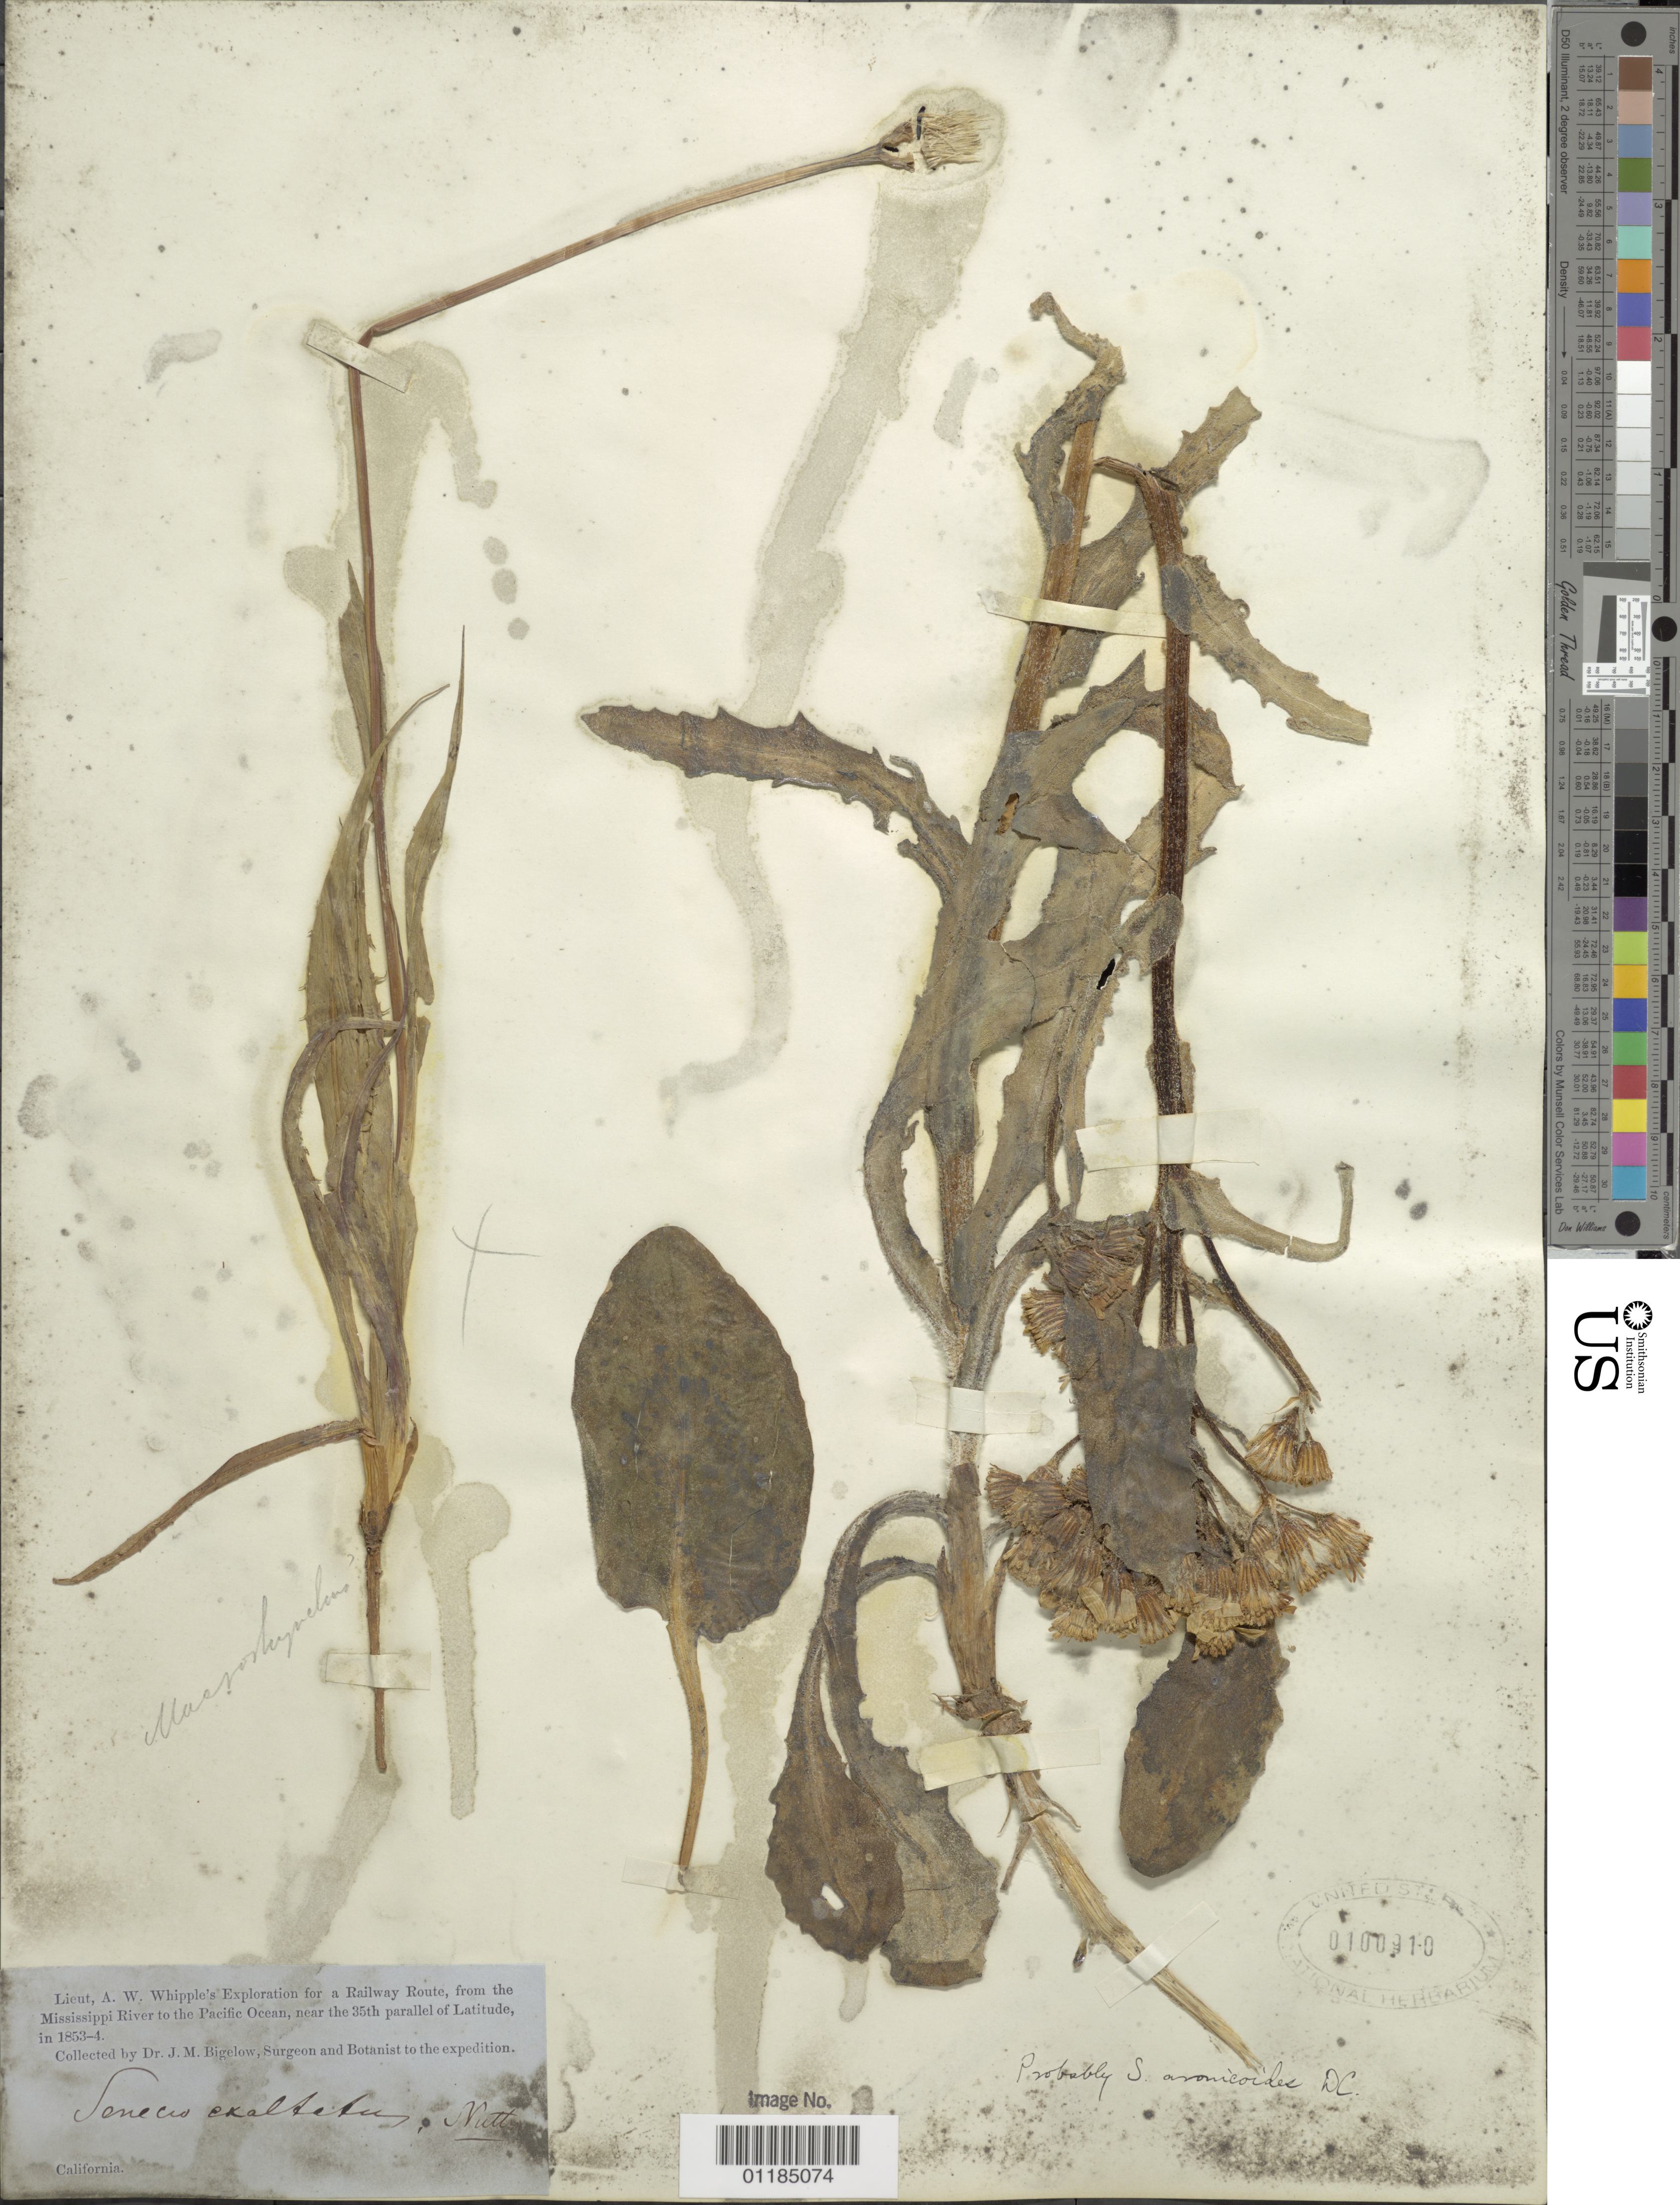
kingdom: Plantae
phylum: Tracheophyta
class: Magnoliopsida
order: Asterales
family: Asteraceae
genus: Senecio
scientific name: Senecio aronicoides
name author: DC.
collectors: J. M. Bigelow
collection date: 1853/1854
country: United States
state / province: California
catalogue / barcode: US 100910